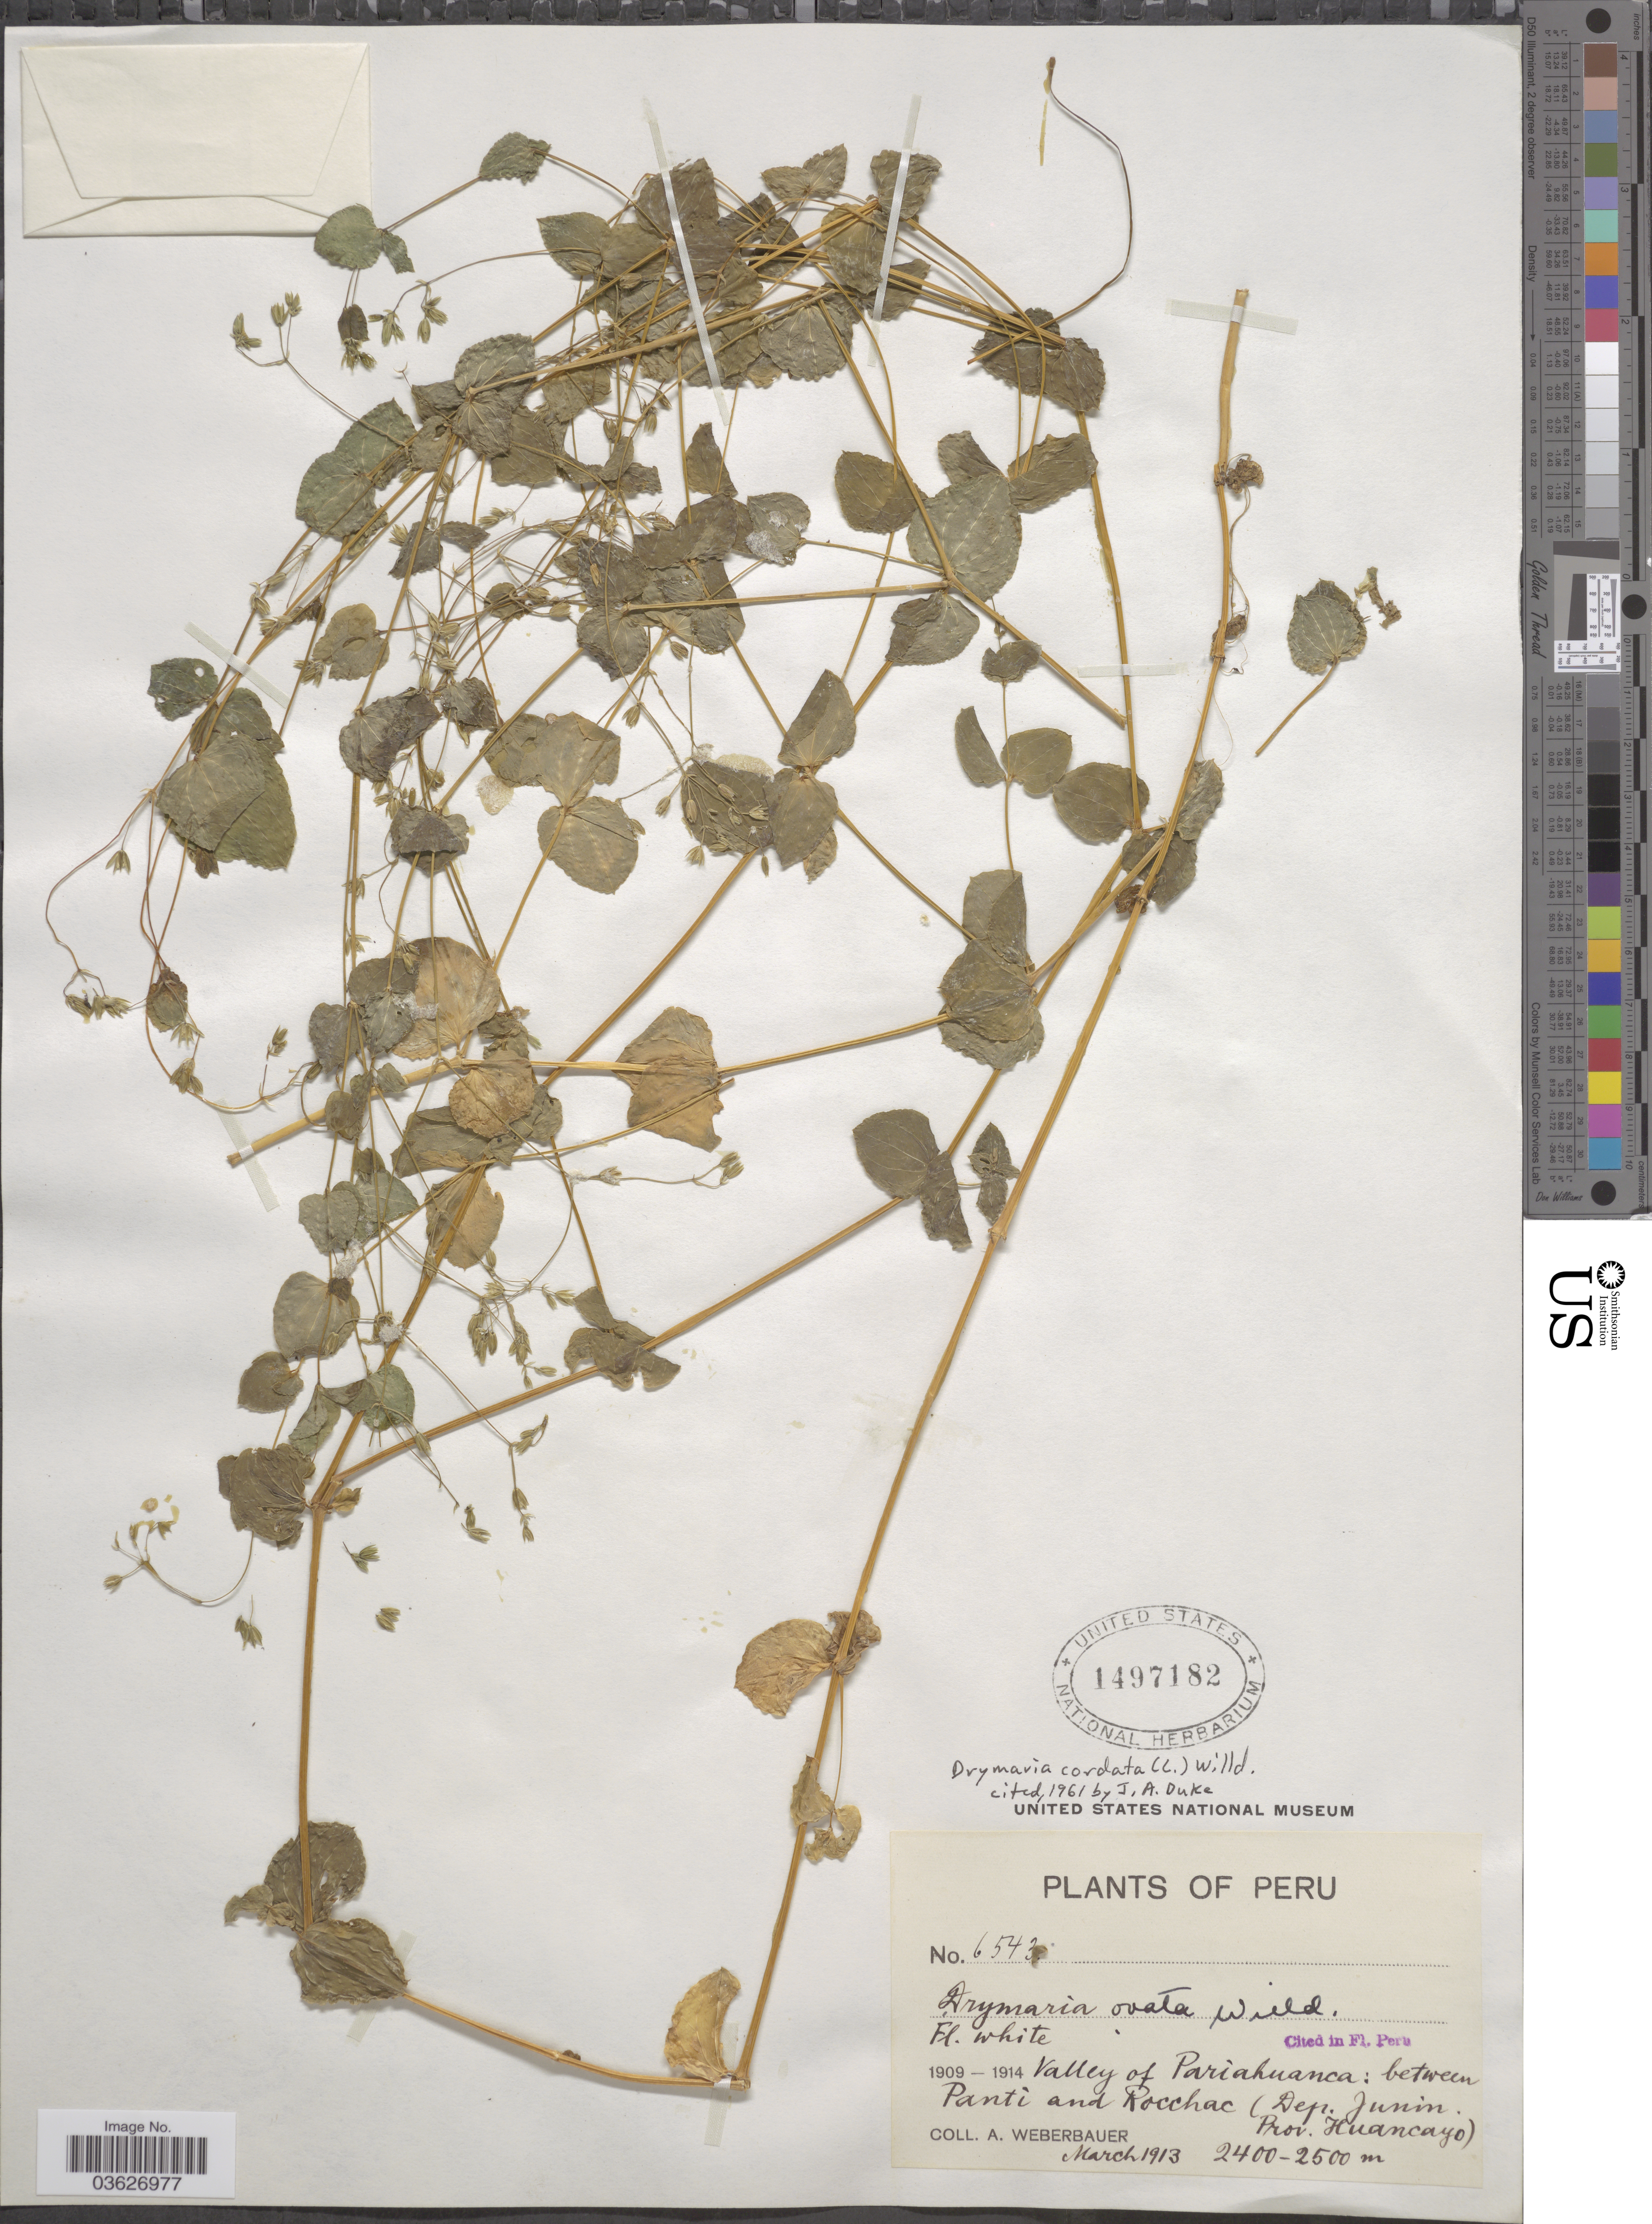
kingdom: Plantae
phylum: Tracheophyta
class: Magnoliopsida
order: Caryophyllales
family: Caryophyllaceae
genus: Drymaria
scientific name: Drymaria cordata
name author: (L.) Willd. ex Schult.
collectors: A. Weberbauer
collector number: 6543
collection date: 1913-03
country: Peru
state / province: Junín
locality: Valley of Pariahuanca: between Panti and Rocchac (Dep. Junin. Prov. Huancayo).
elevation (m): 2400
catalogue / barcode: US 1497182